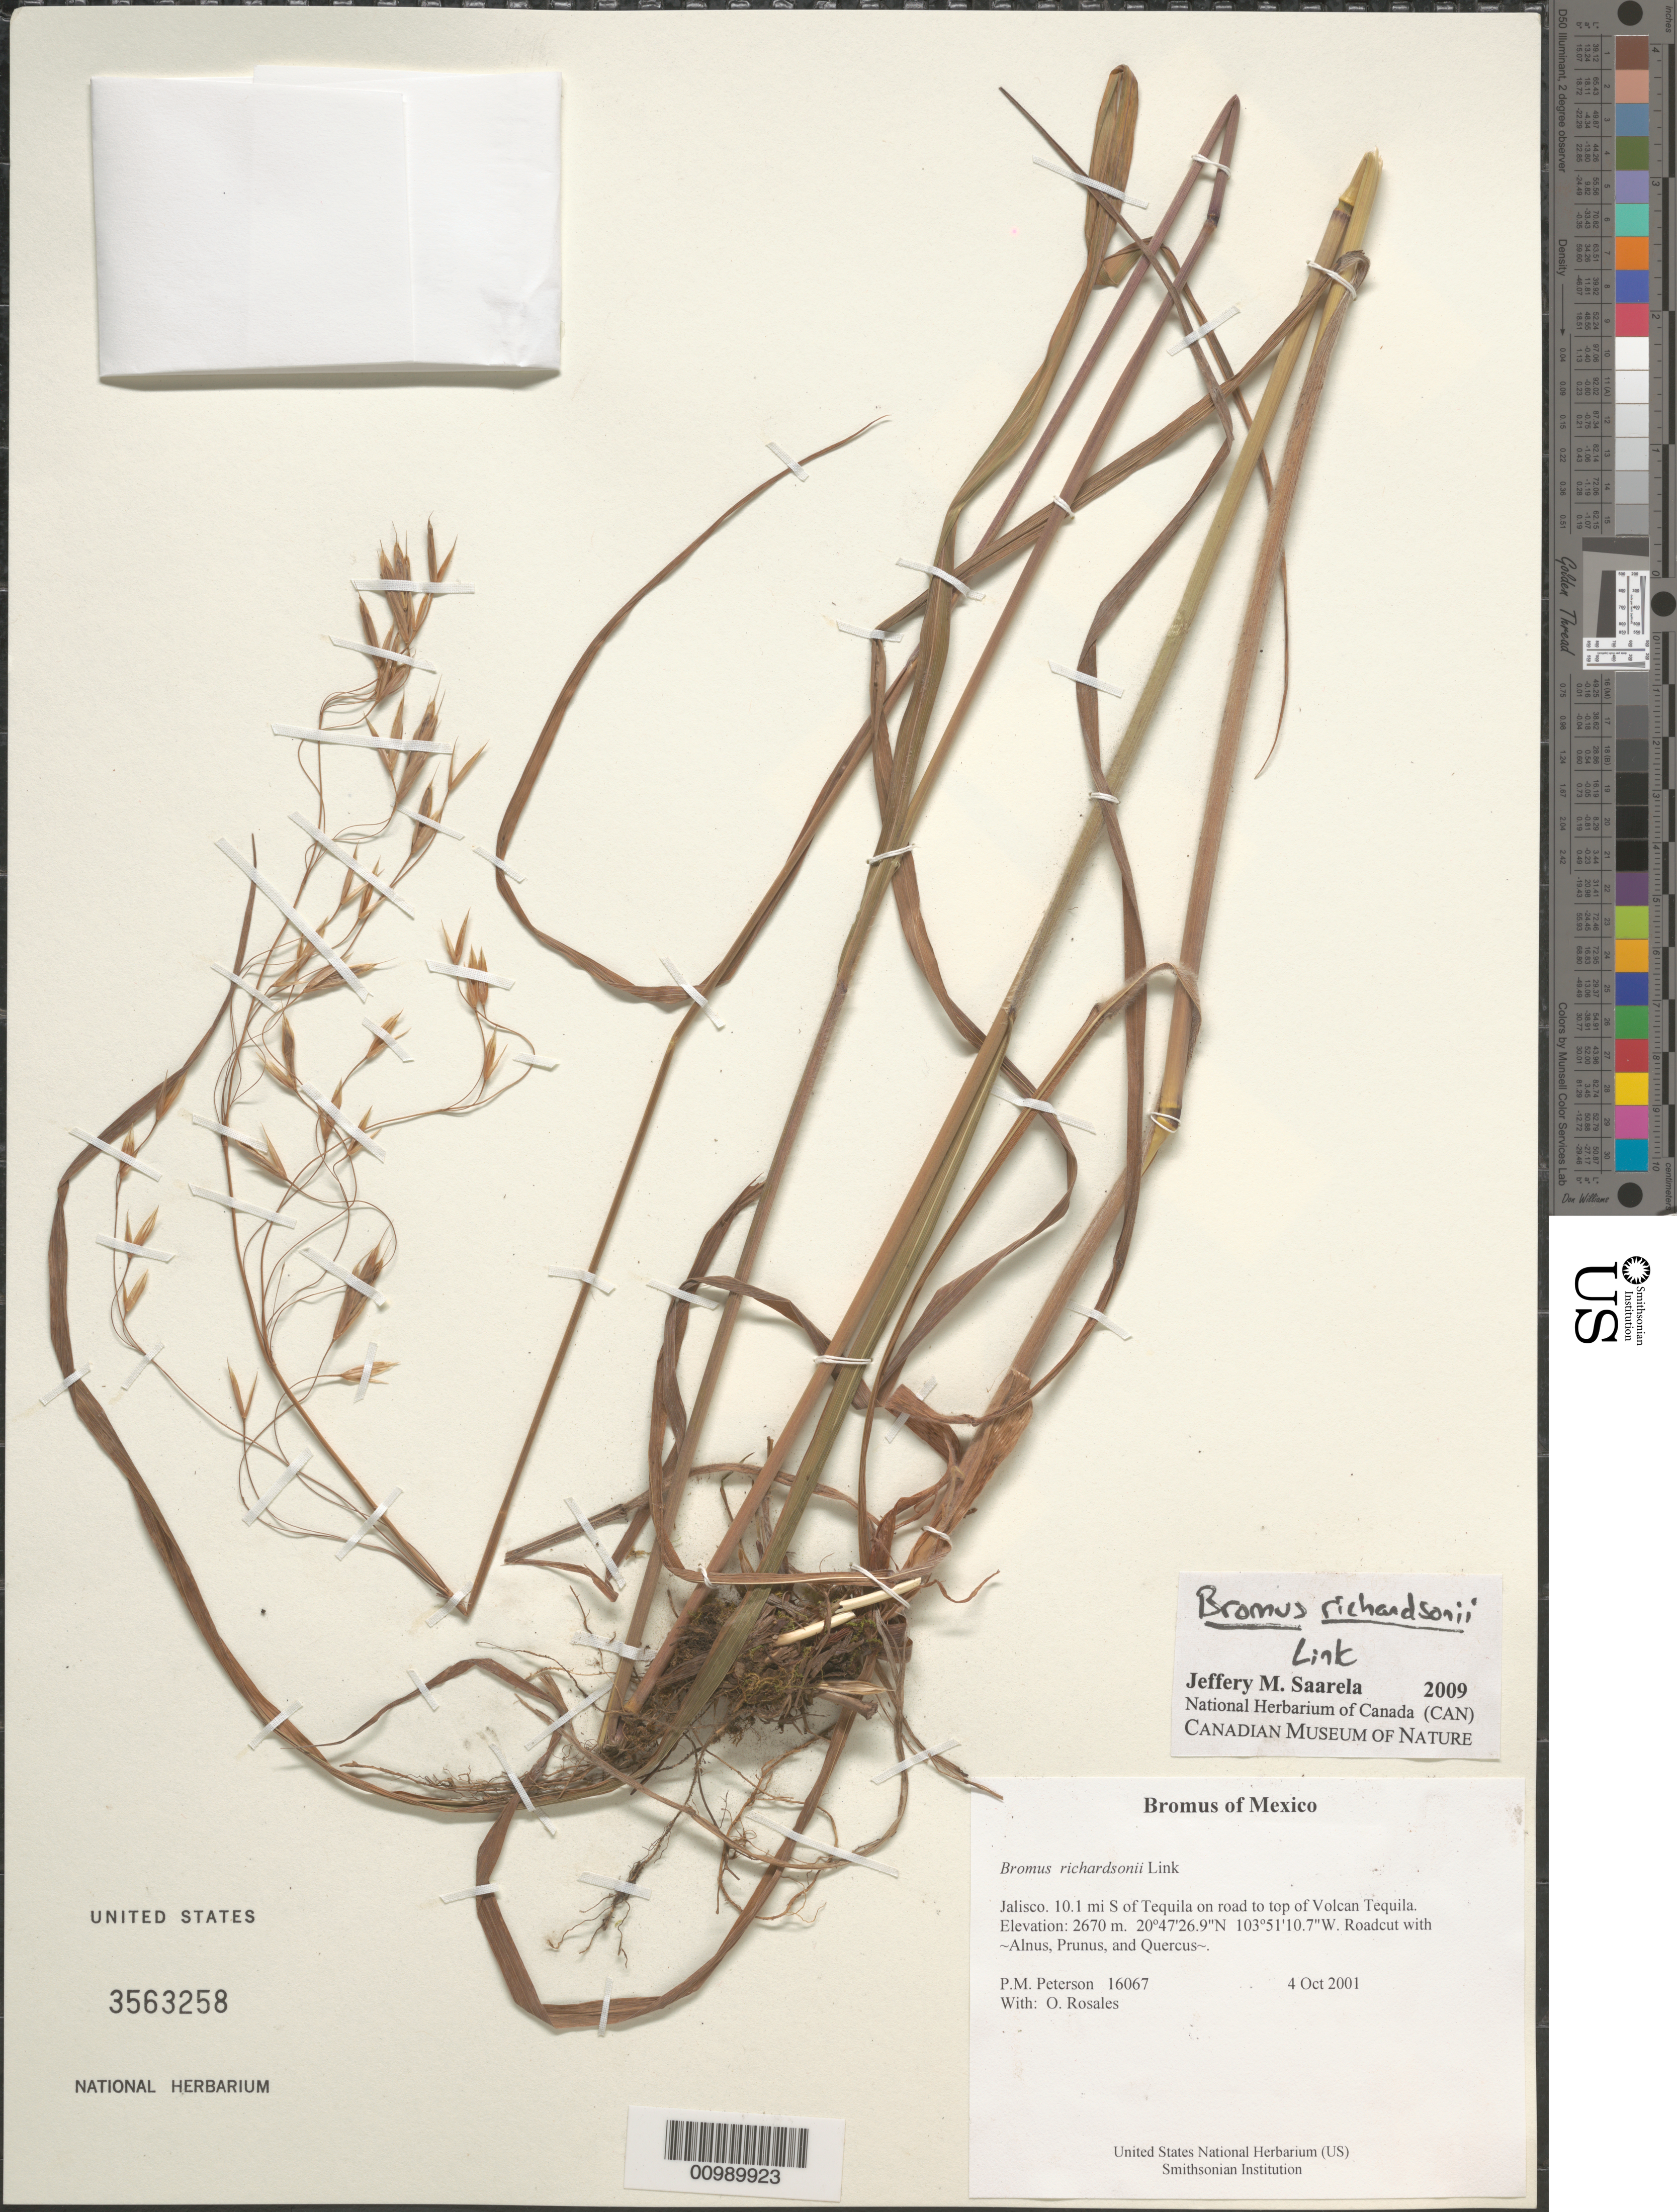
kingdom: Plantae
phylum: Tracheophyta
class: Liliopsida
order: Poales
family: Poaceae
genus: Bromus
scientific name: Bromus richardsonii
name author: Link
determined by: Saarela, J. M., (CAN), Canadian Museum of Nature (CANADA)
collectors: P. M. Peterson & O. Rosales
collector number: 16067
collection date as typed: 04 Oct 2001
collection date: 2001-10-04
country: Mexico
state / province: Jalisco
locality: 10.1 mi S of Tequila on road to top of Volcan Tequila.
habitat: Roadcut with ~Alnus, Prunus, and Quercus~.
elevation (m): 2670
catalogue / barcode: US 3563258